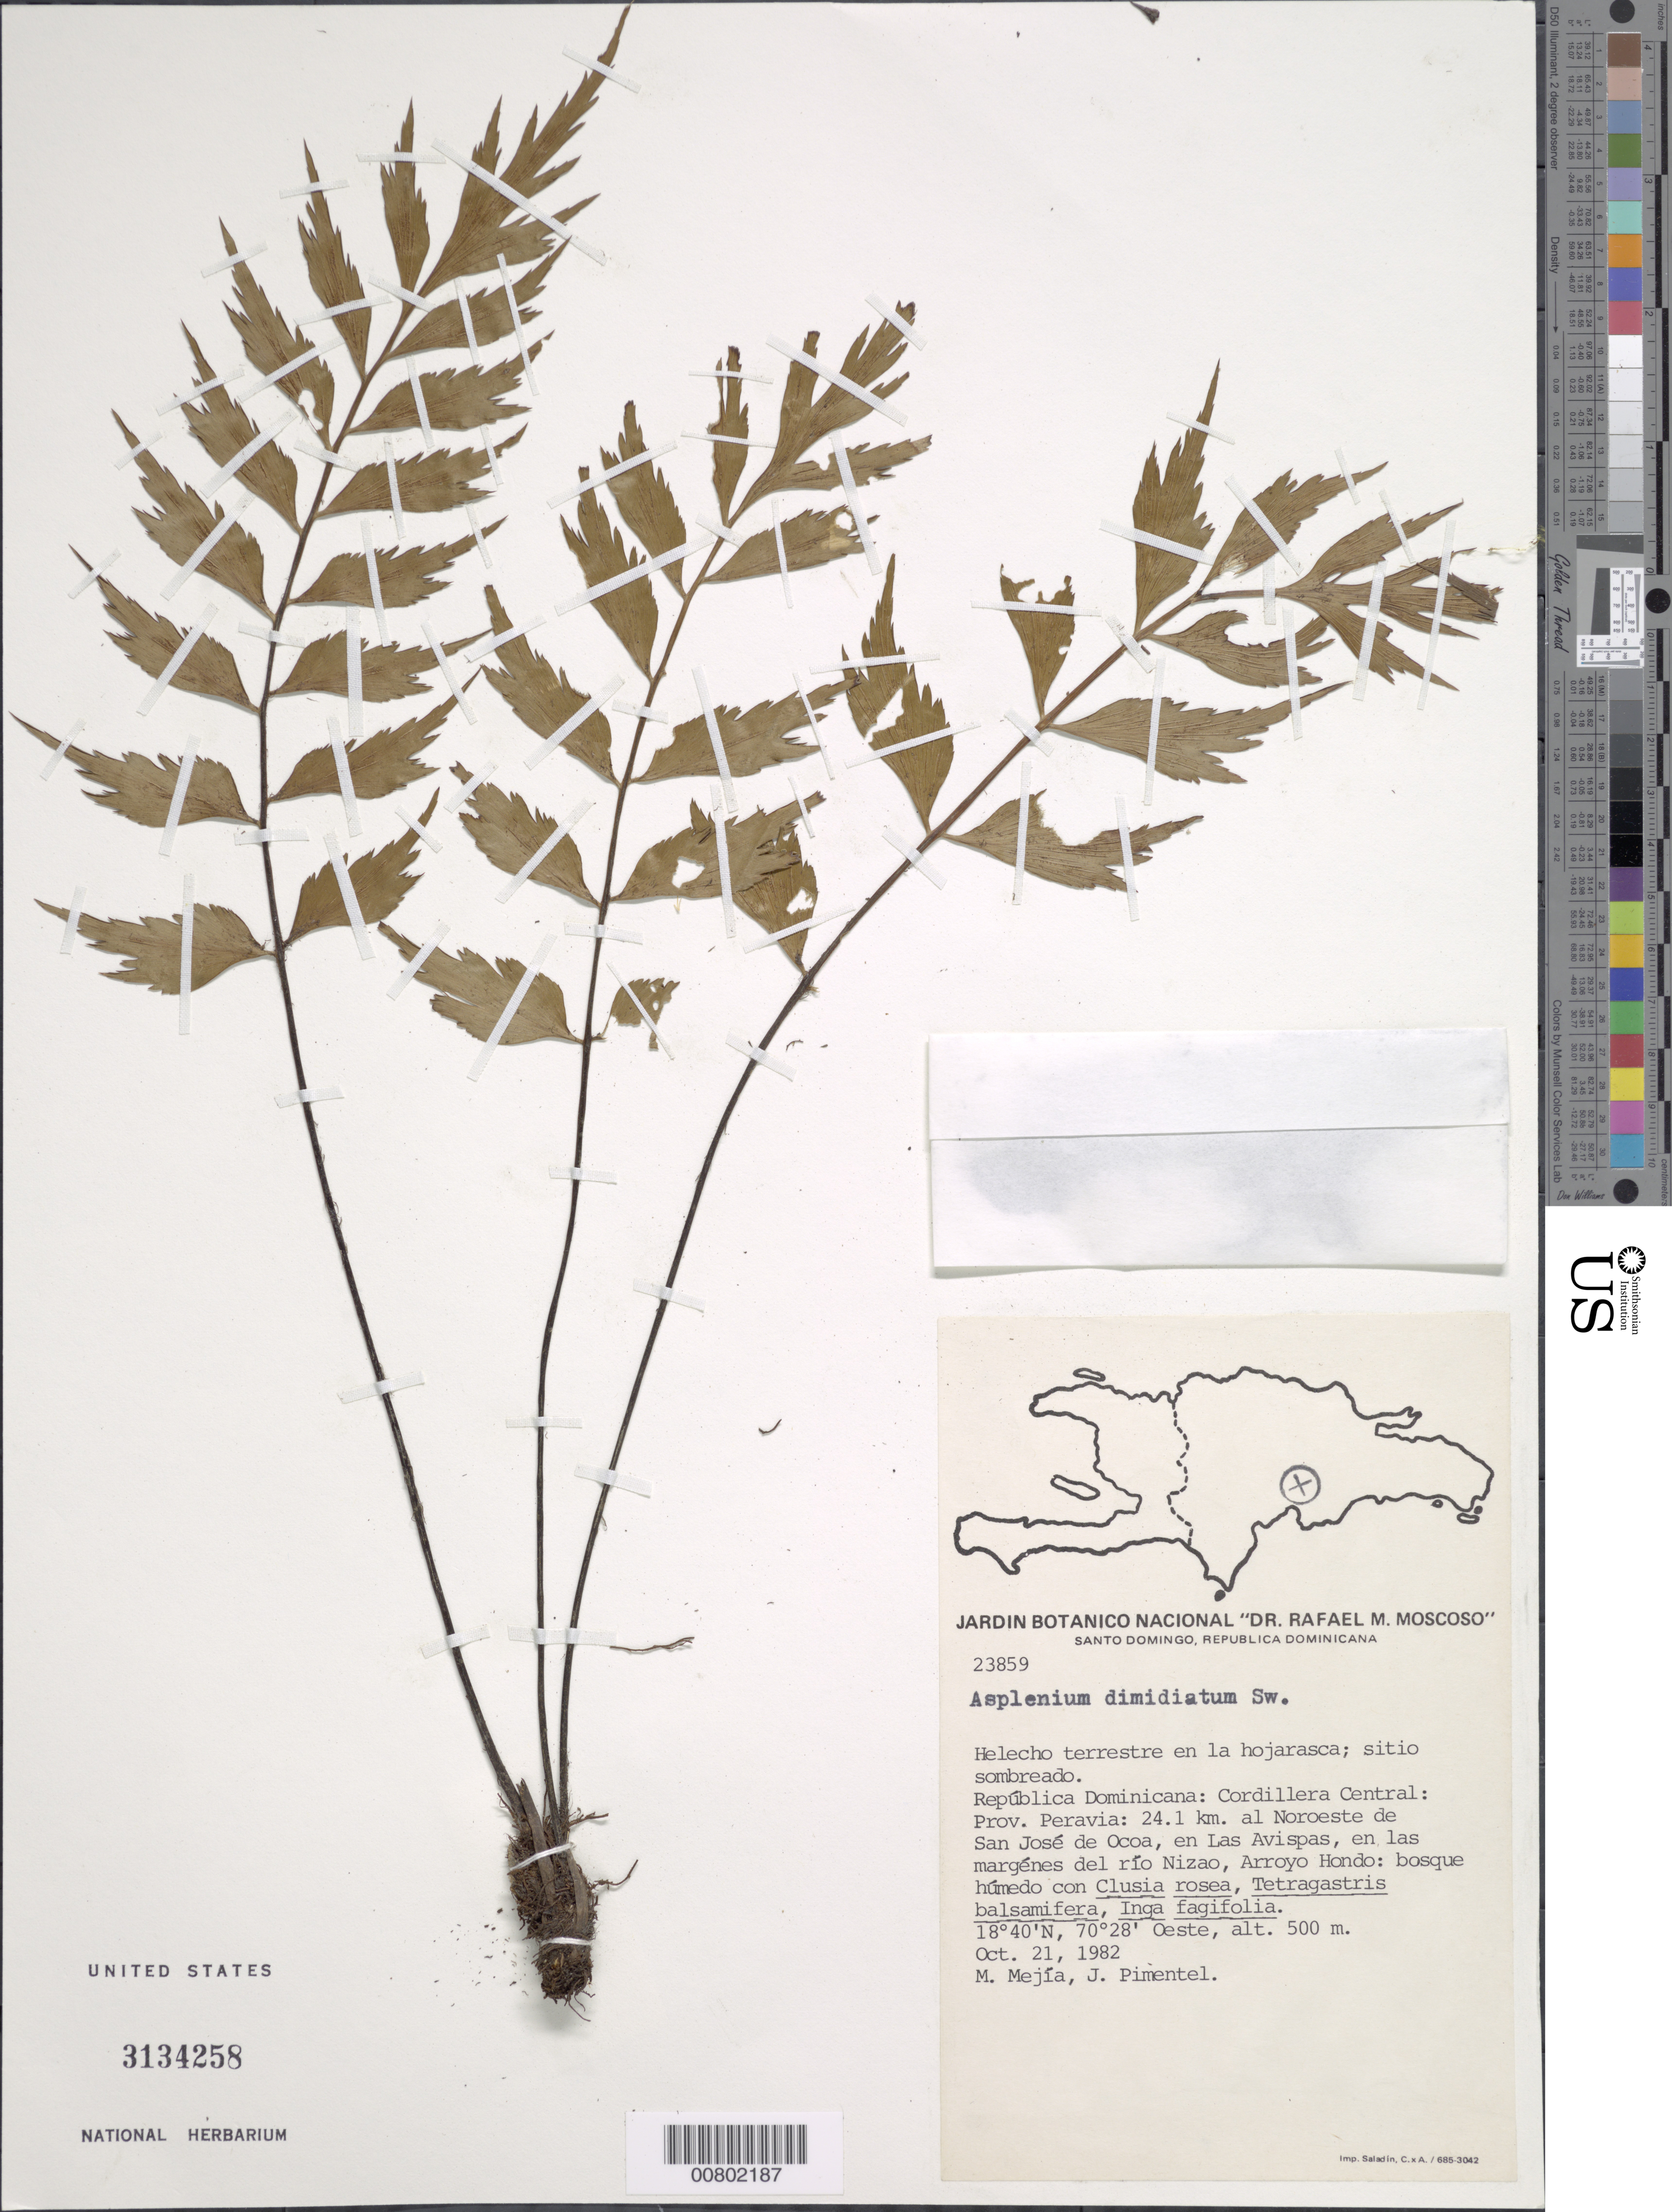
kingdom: Plantae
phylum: Tracheophyta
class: Polypodiopsida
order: Polypodiales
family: Aspleniaceae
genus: Asplenium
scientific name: Asplenium dimidiatum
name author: Sw.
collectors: M. Mejia & J. Pimentel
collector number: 23859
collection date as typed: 21 Oct 1982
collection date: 1982-10-21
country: Dominican Republic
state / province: Peravia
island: Hispaniola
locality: Cordillera Central, 24.1 km NW de San José de Ocoa, en Las Avispas, margenes del Río Nizao, Arroyo Hondo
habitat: Bosque humedo con Clusia rosea, Tetragastris balsamifera, Inga fagifolia; sitio sombreado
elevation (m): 500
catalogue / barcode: US 3134258